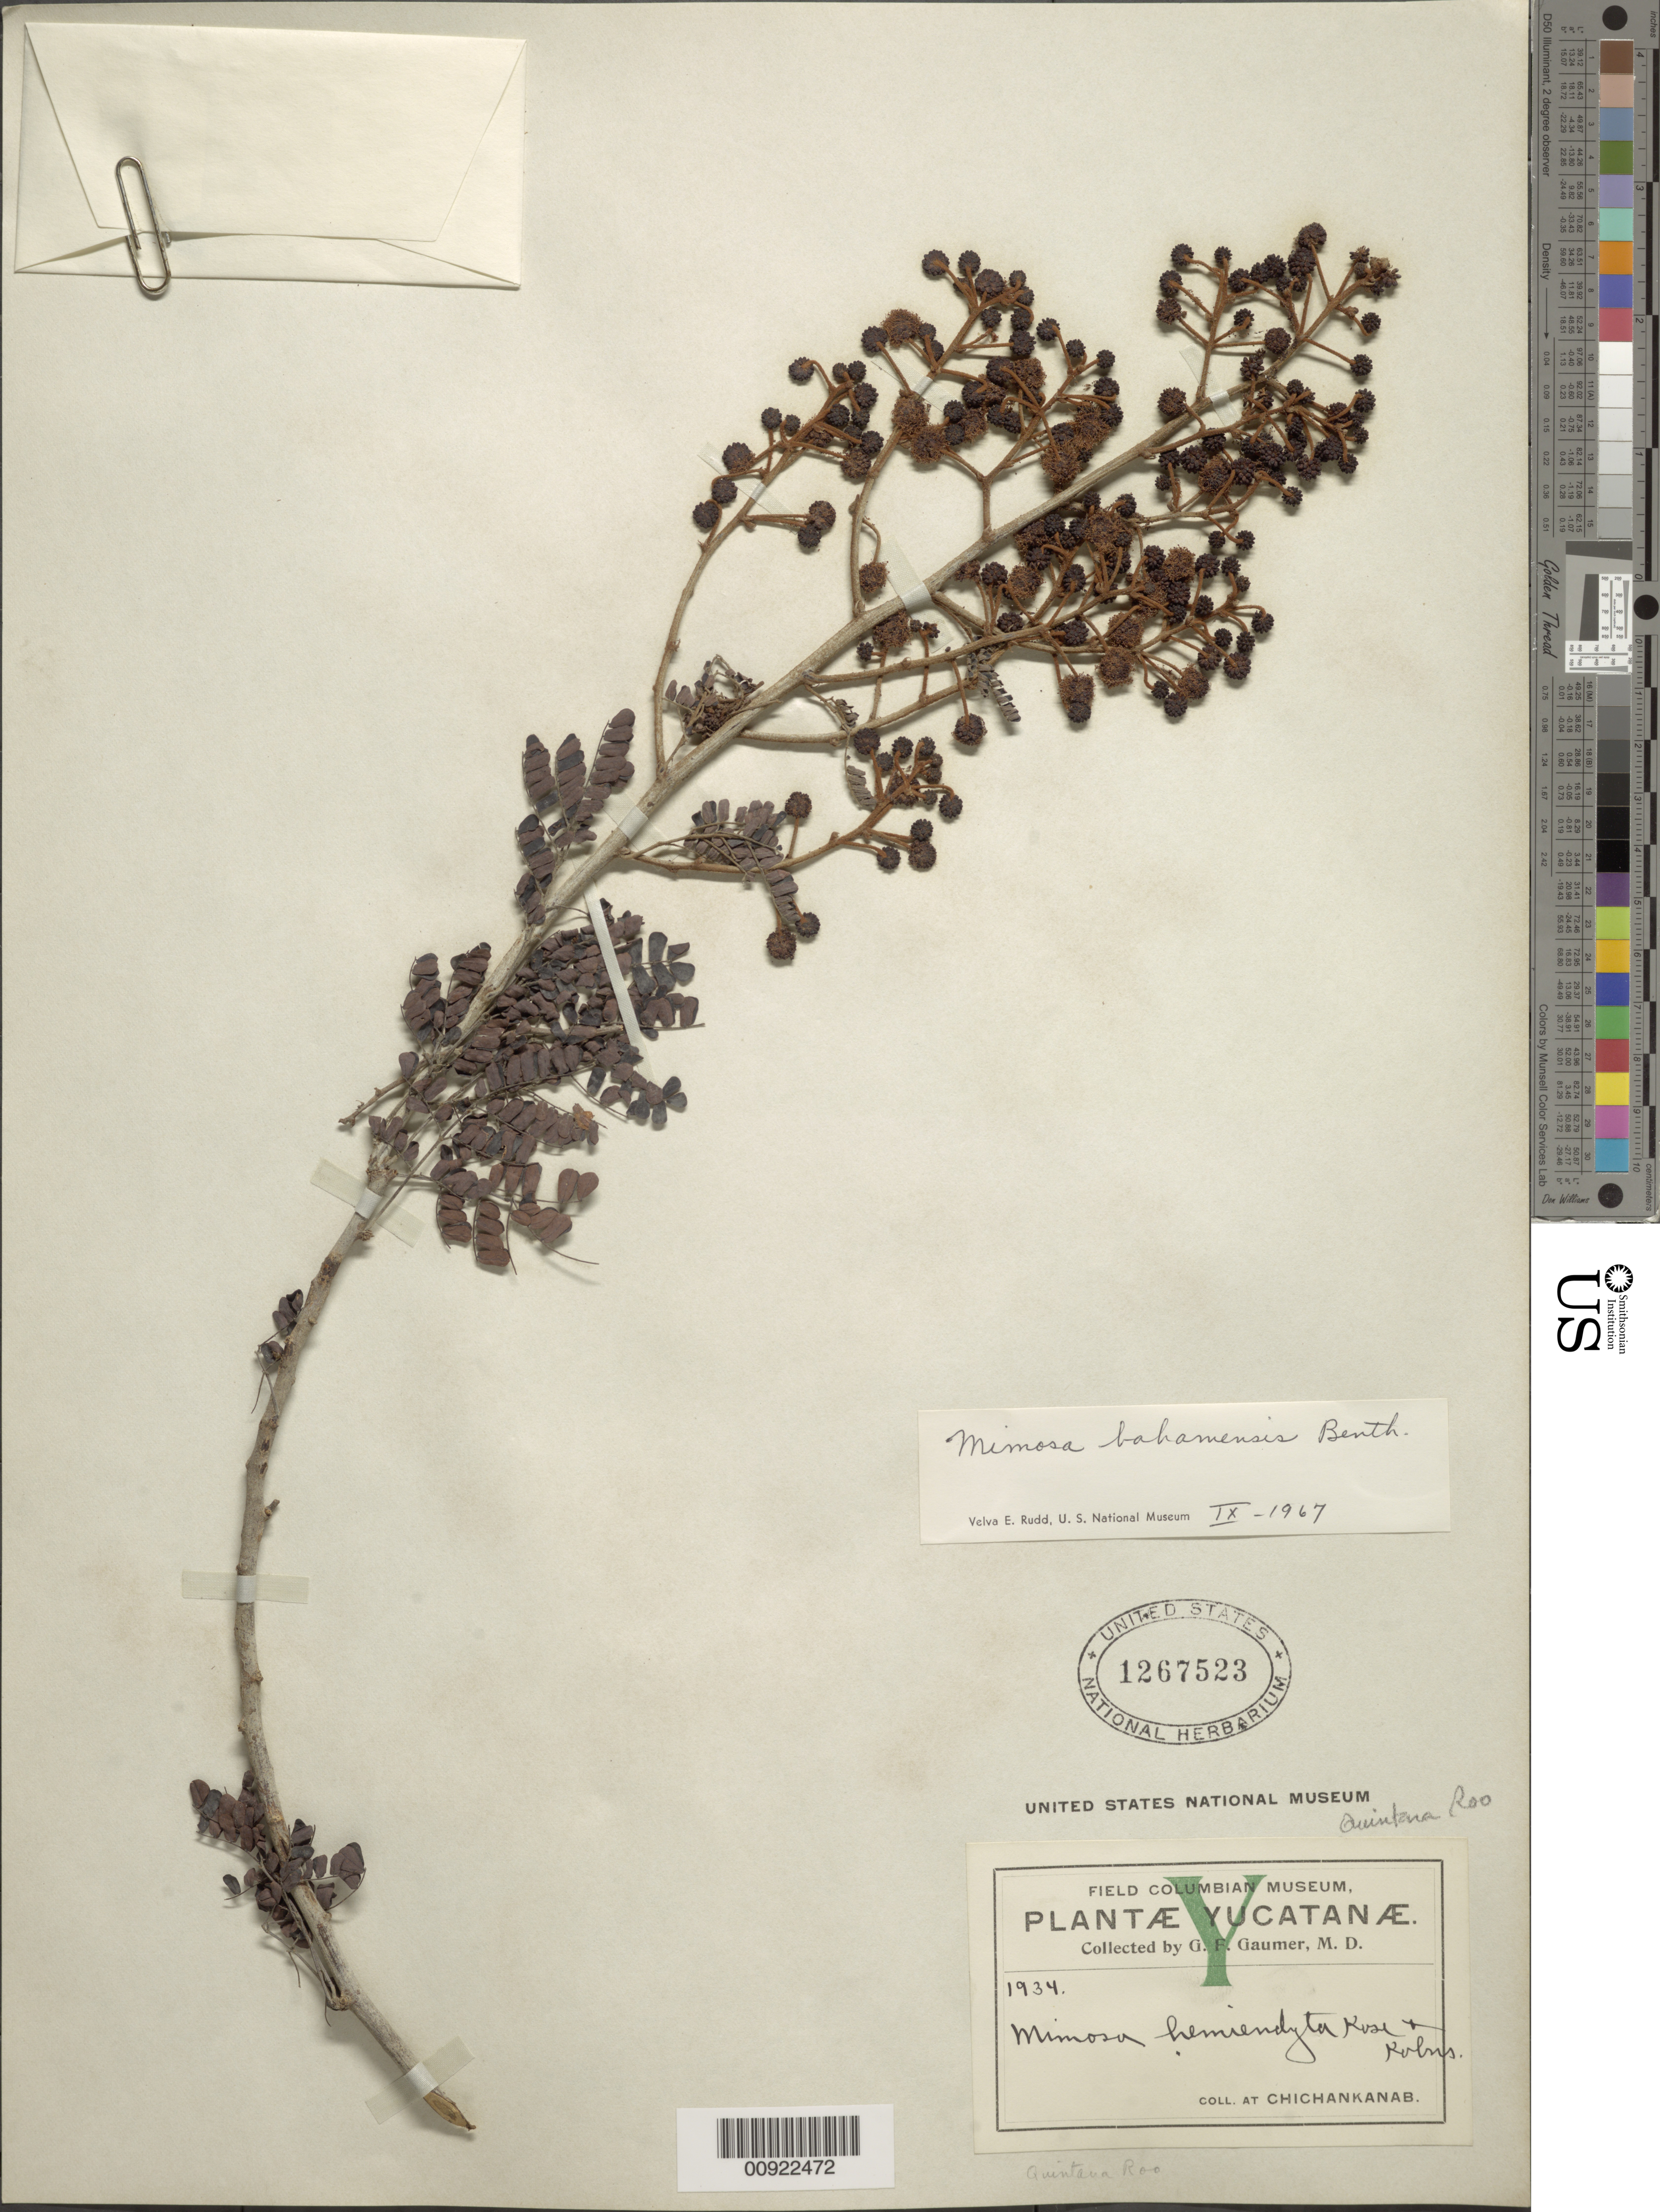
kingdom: Plantae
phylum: Tracheophyta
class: Magnoliopsida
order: Fabales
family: Fabaceae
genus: Mimosa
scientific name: Mimosa bahamensis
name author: Benth.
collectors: G. F. Gaumer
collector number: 1934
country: Mexico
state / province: Quintana Roo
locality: Chichankanab.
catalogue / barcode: US 1267523